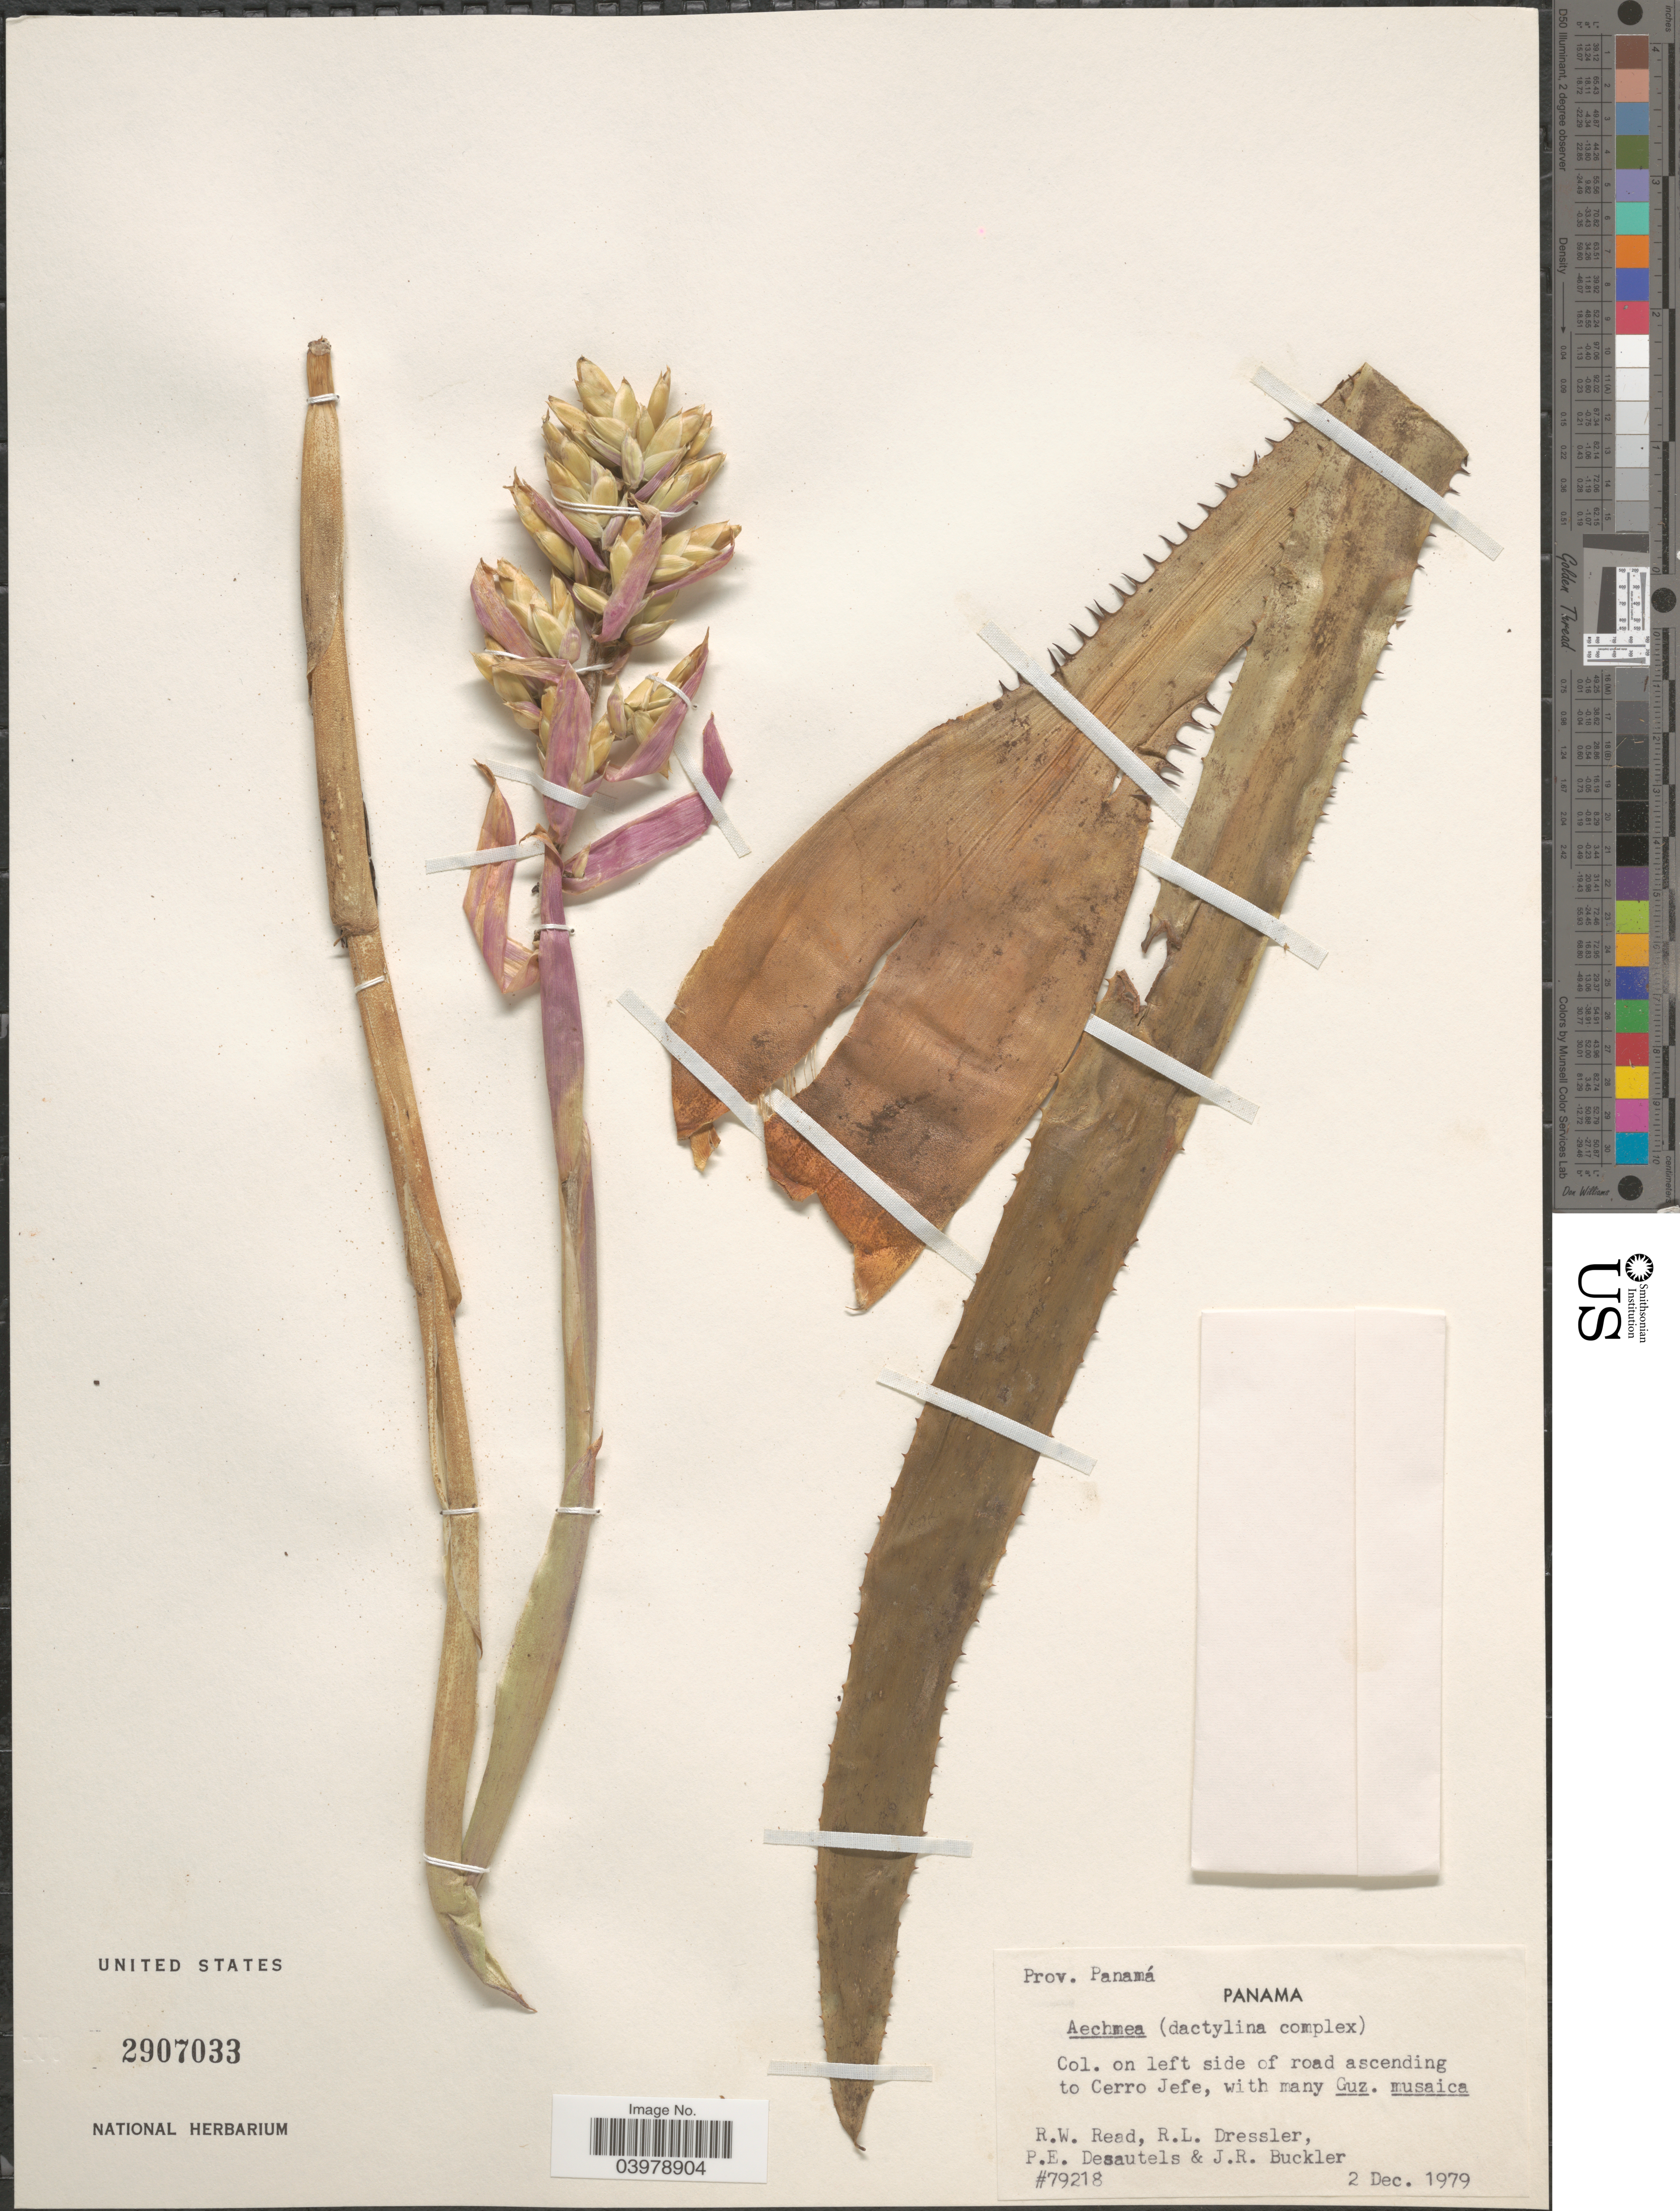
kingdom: Plantae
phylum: Tracheophyta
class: Liliopsida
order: Poales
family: Bromeliaceae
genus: Aechmea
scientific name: Aechmea sp.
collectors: R. W. Read, R. Dressler, P. Desautels & J. Buckler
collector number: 79218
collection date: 1979-12-02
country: Panama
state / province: Panamá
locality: On left side of road ascending to Cerro Jefe.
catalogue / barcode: US 2907033